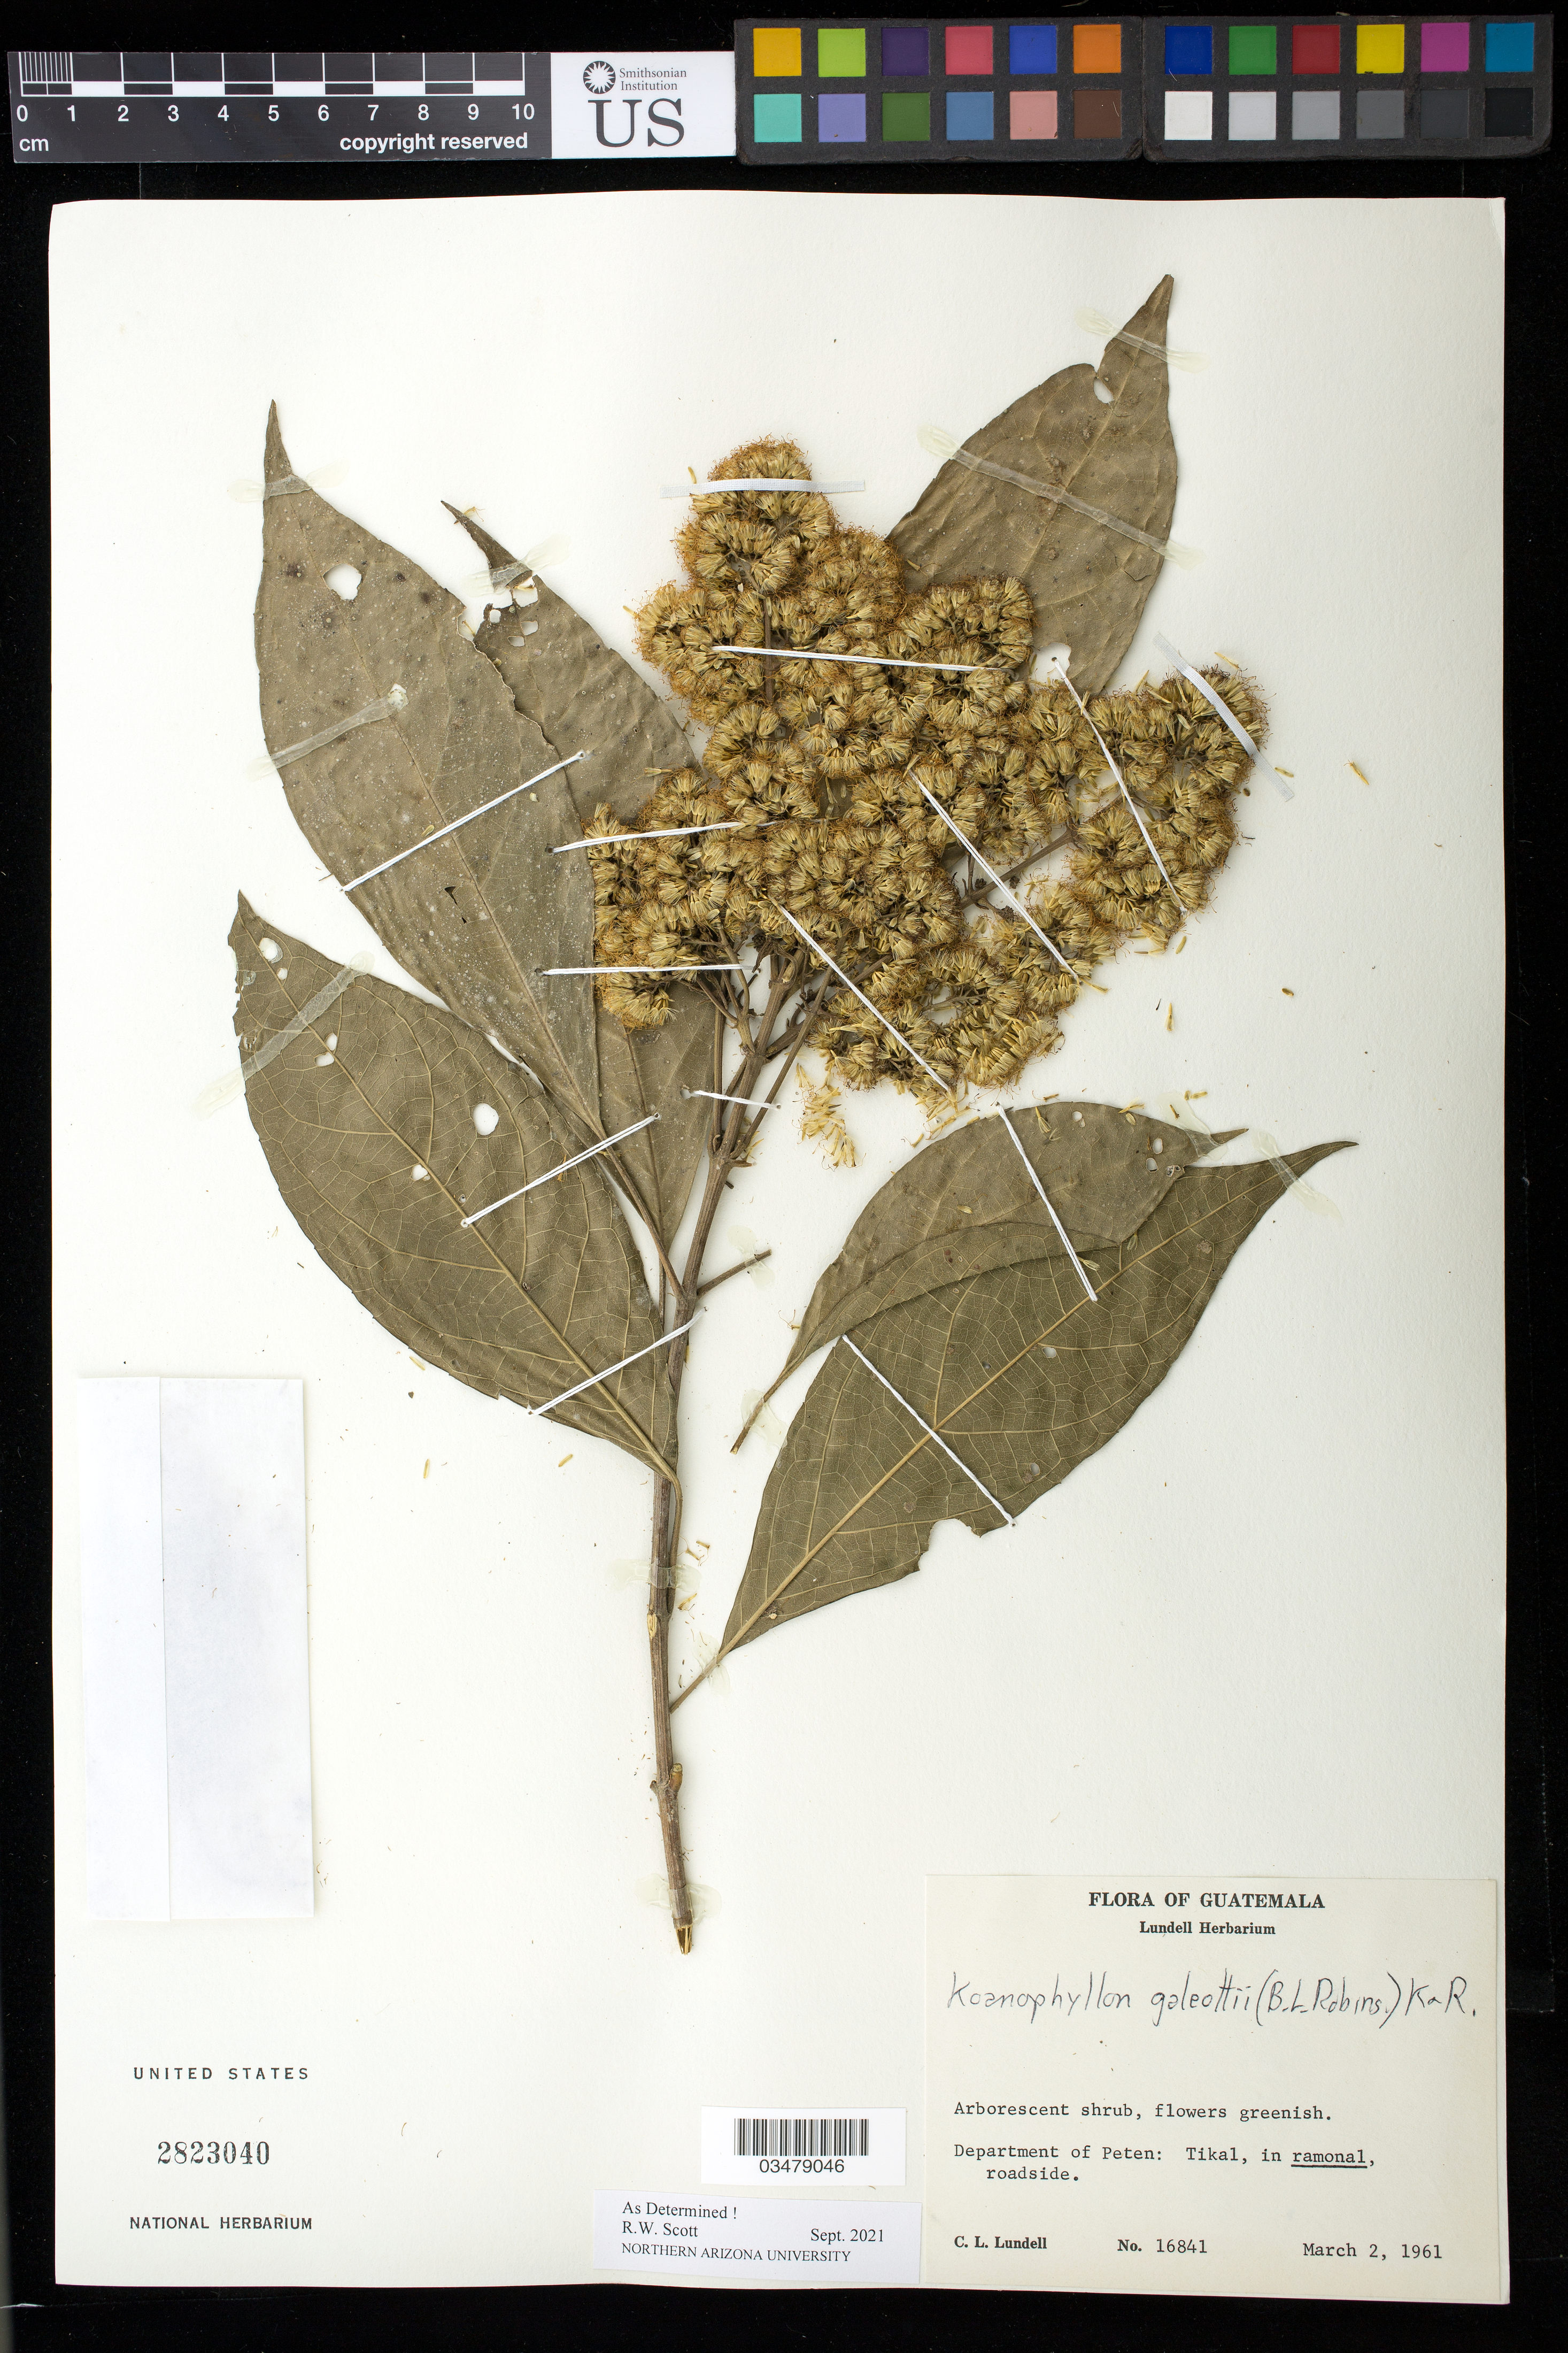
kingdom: Plantae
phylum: Tracheophyta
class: Magnoliopsida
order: Asterales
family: Asteraceae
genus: Koanophyllon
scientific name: Koanophyllon galeottii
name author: (B.L. Rob.) R.M. King & H. Rob.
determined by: Scott, R. W.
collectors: C. L. Lundell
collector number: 16841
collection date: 1961-03-02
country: Guatemala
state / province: El Petén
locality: Department of Peten, Tikal, along roadside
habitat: In ramonal, roadside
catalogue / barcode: US 2823040